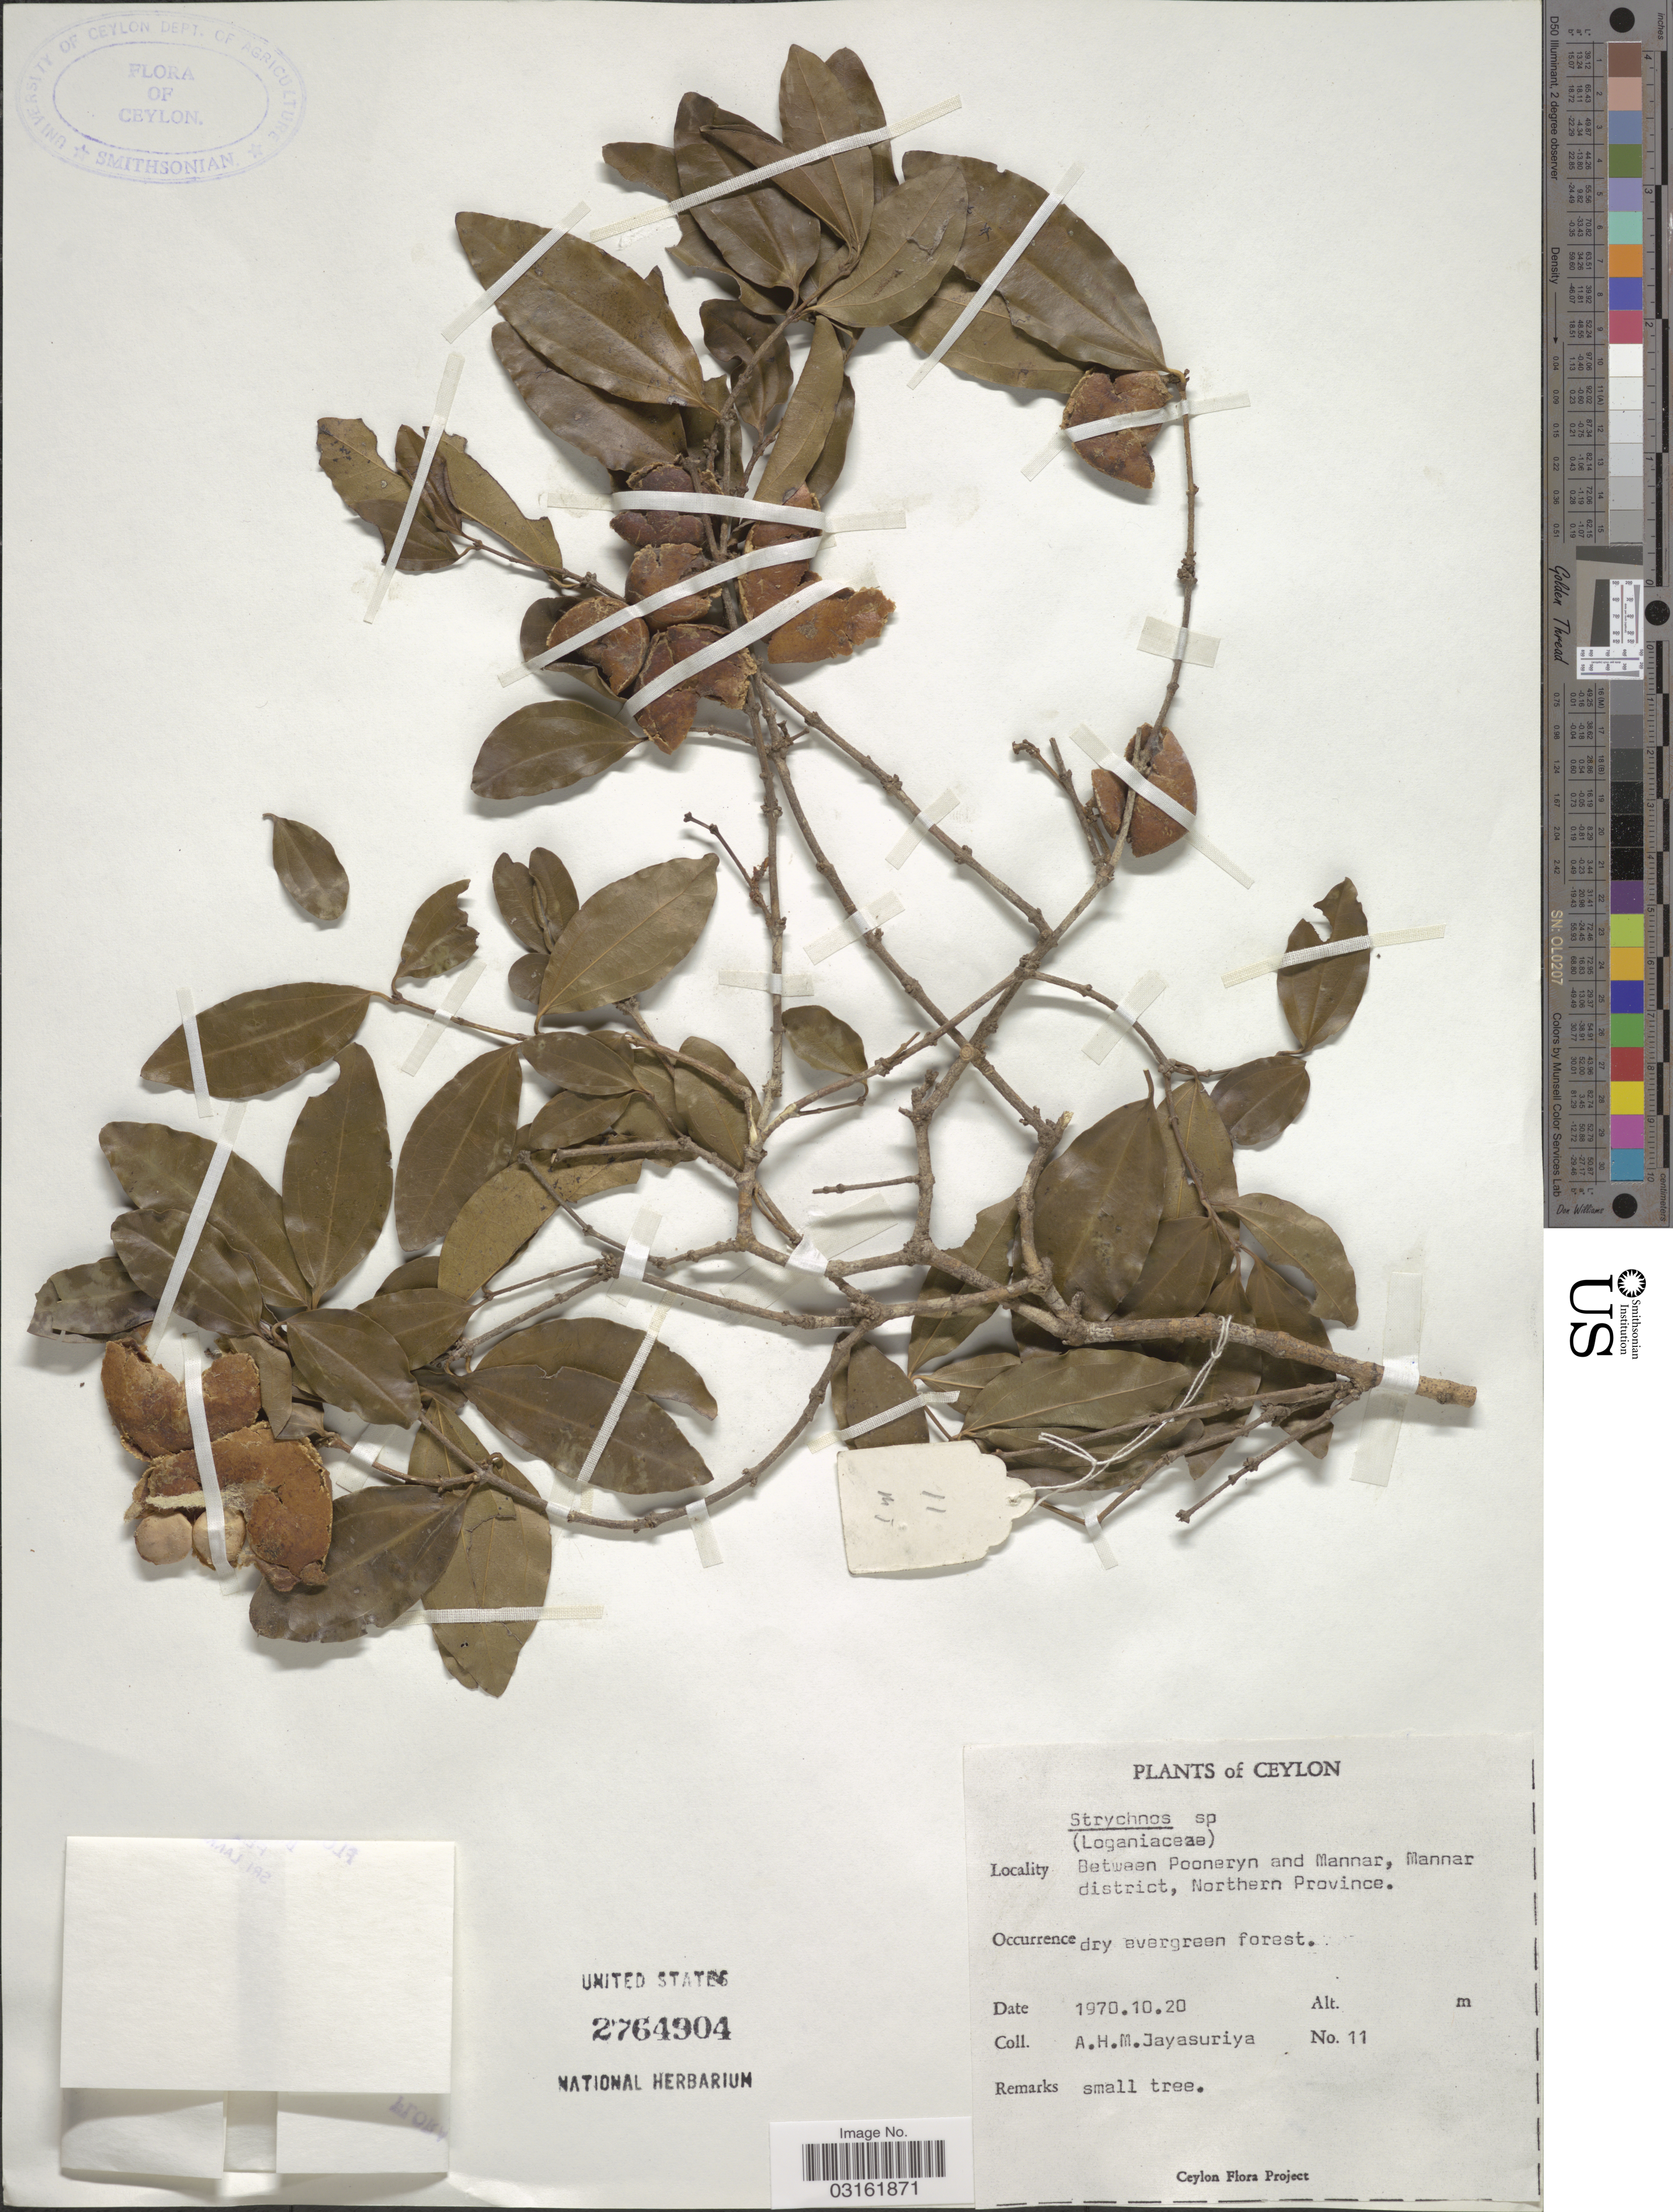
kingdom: Plantae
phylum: Tracheophyta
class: Magnoliopsida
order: Gentianales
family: Loganiaceae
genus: Strychnos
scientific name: Strychnos sp.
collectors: A. H. Jayasuriya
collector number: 11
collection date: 1970-10-20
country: Sri Lanka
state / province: Northern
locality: Ceylon. Between Pooneryn and Mannar, Mannar district, Northern Province.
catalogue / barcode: US 2764904